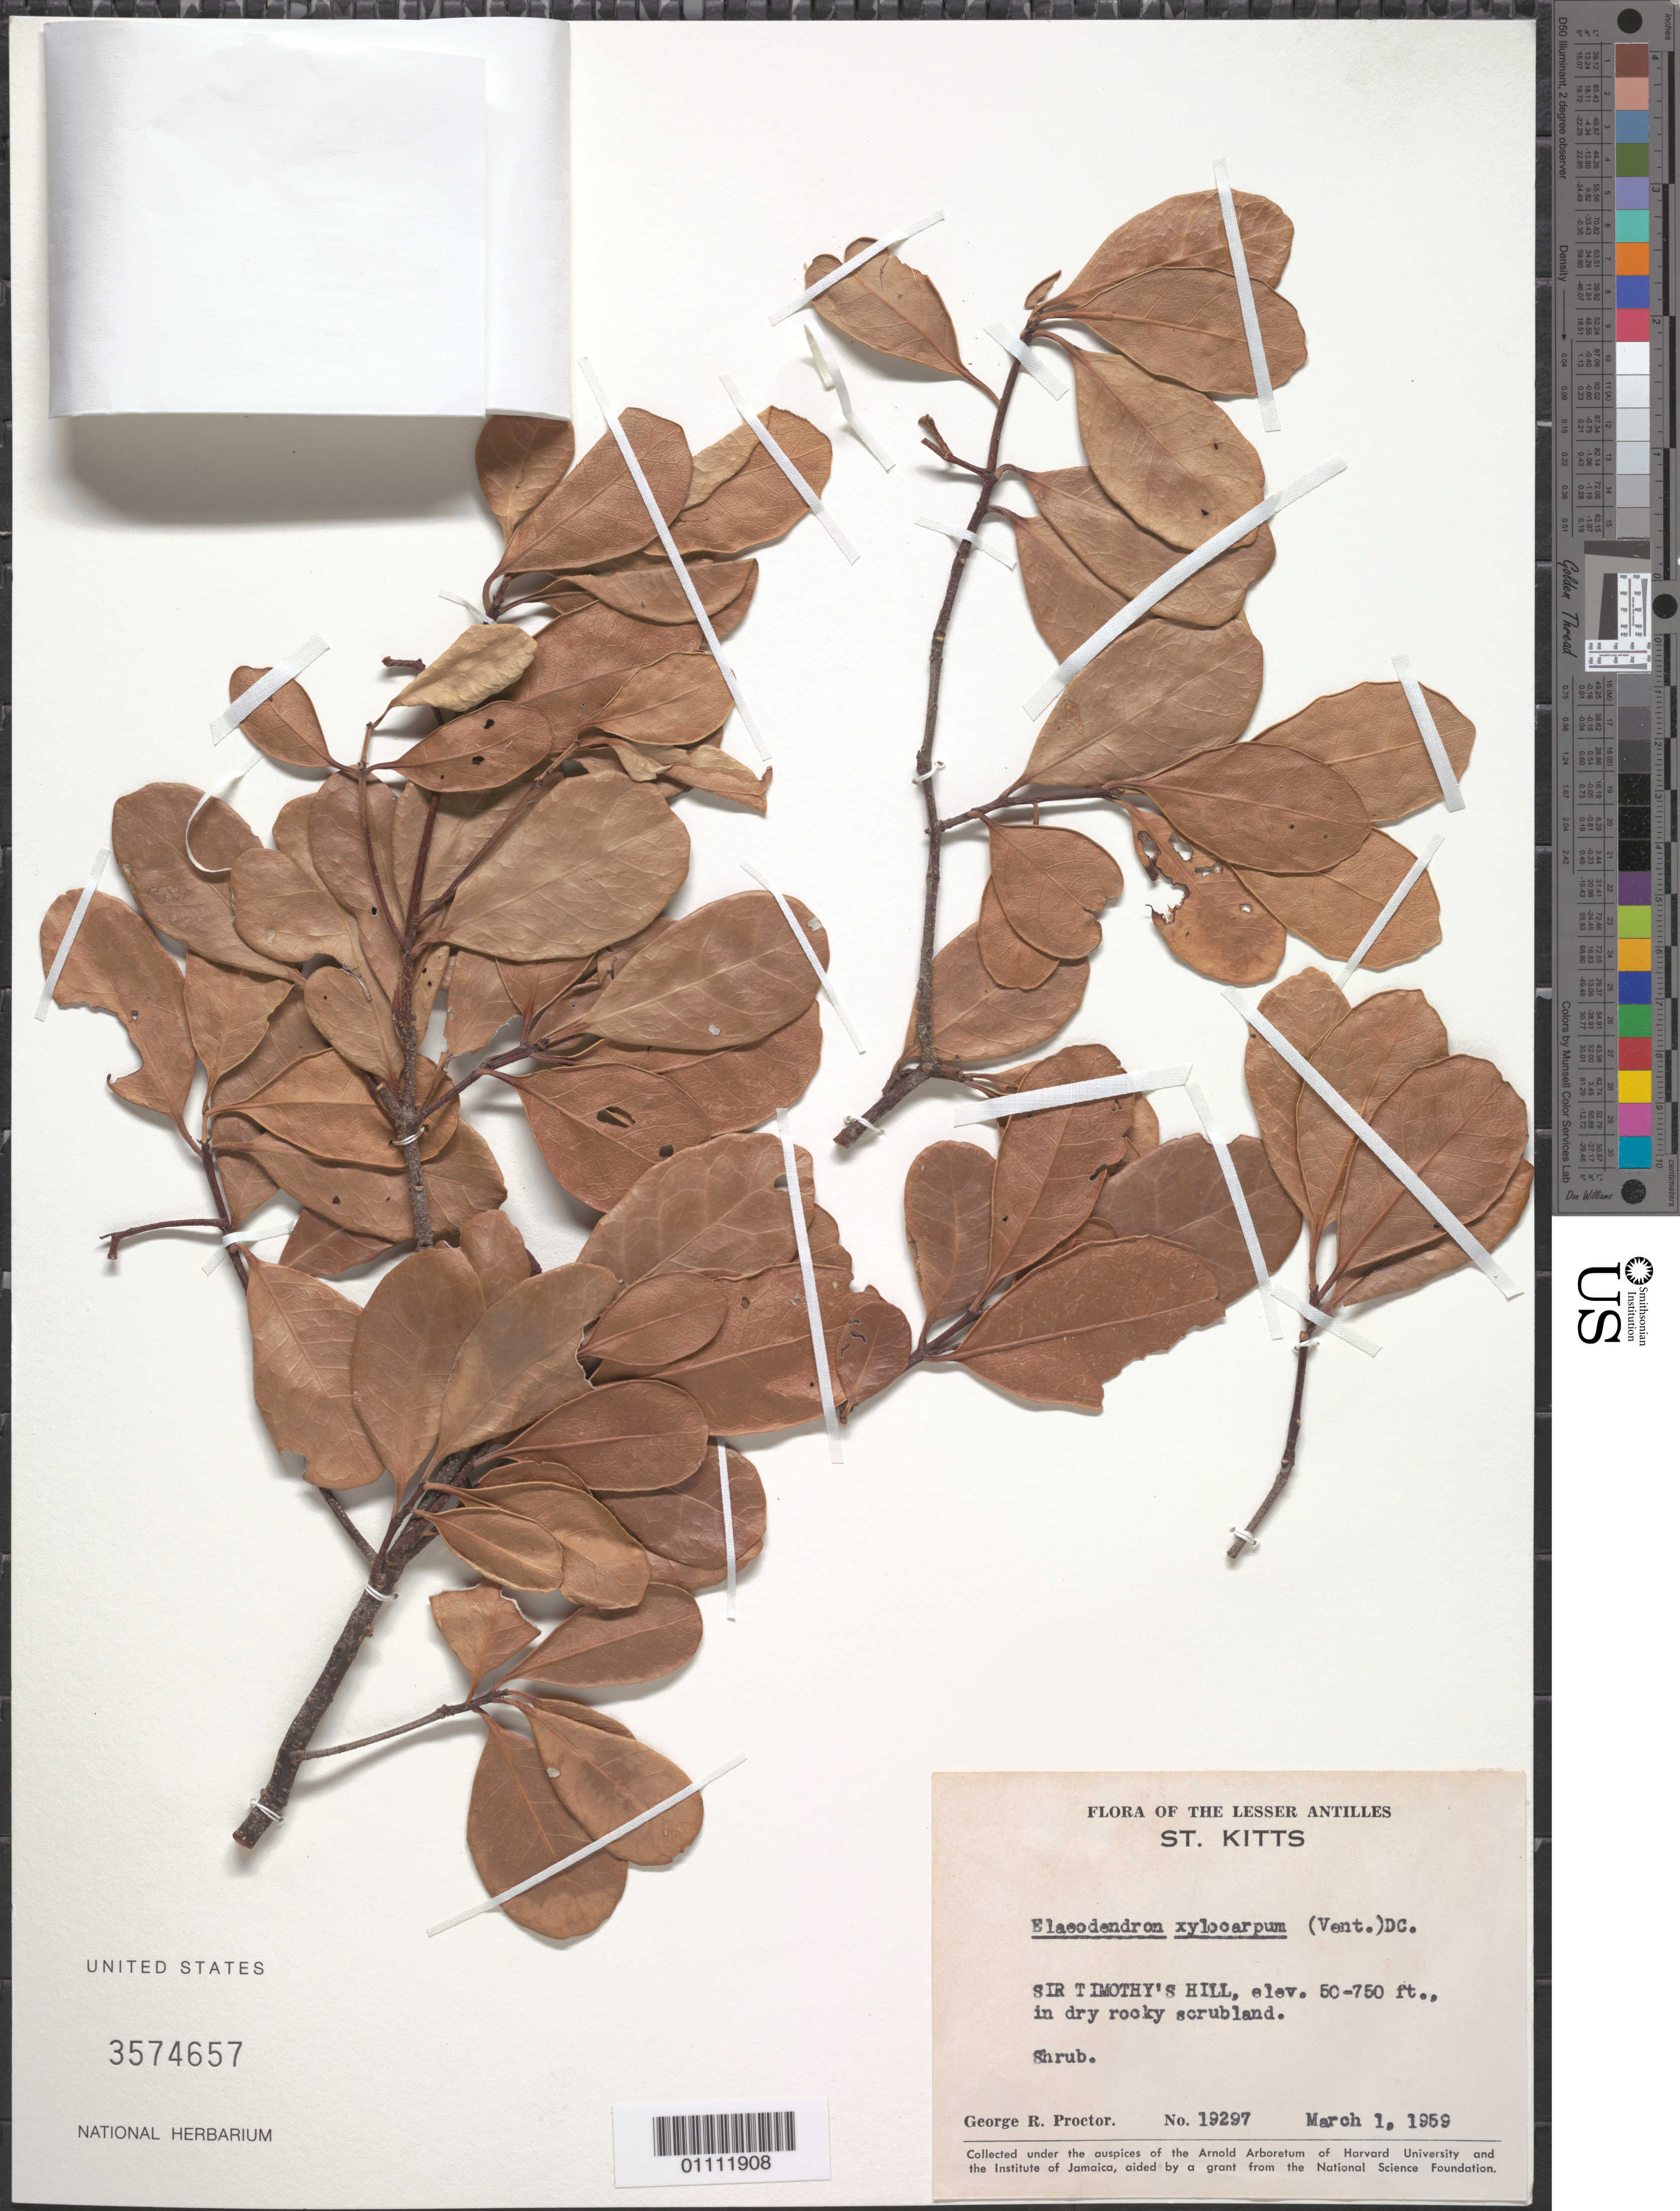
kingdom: Plantae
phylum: Tracheophyta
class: Magnoliopsida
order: Celastrales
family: Celastraceae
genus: Elaeodendron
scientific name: Elaeodendron xylocarpum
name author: (Vent.) DC.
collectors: G. R. Proctor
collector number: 19297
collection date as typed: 01 Mar 1959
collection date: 1959-03-01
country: St. Christopher-Nevis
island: St. Christopher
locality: Sir Timothy's Hill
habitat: In dry rocky scrubland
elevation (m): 15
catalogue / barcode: US 3574657